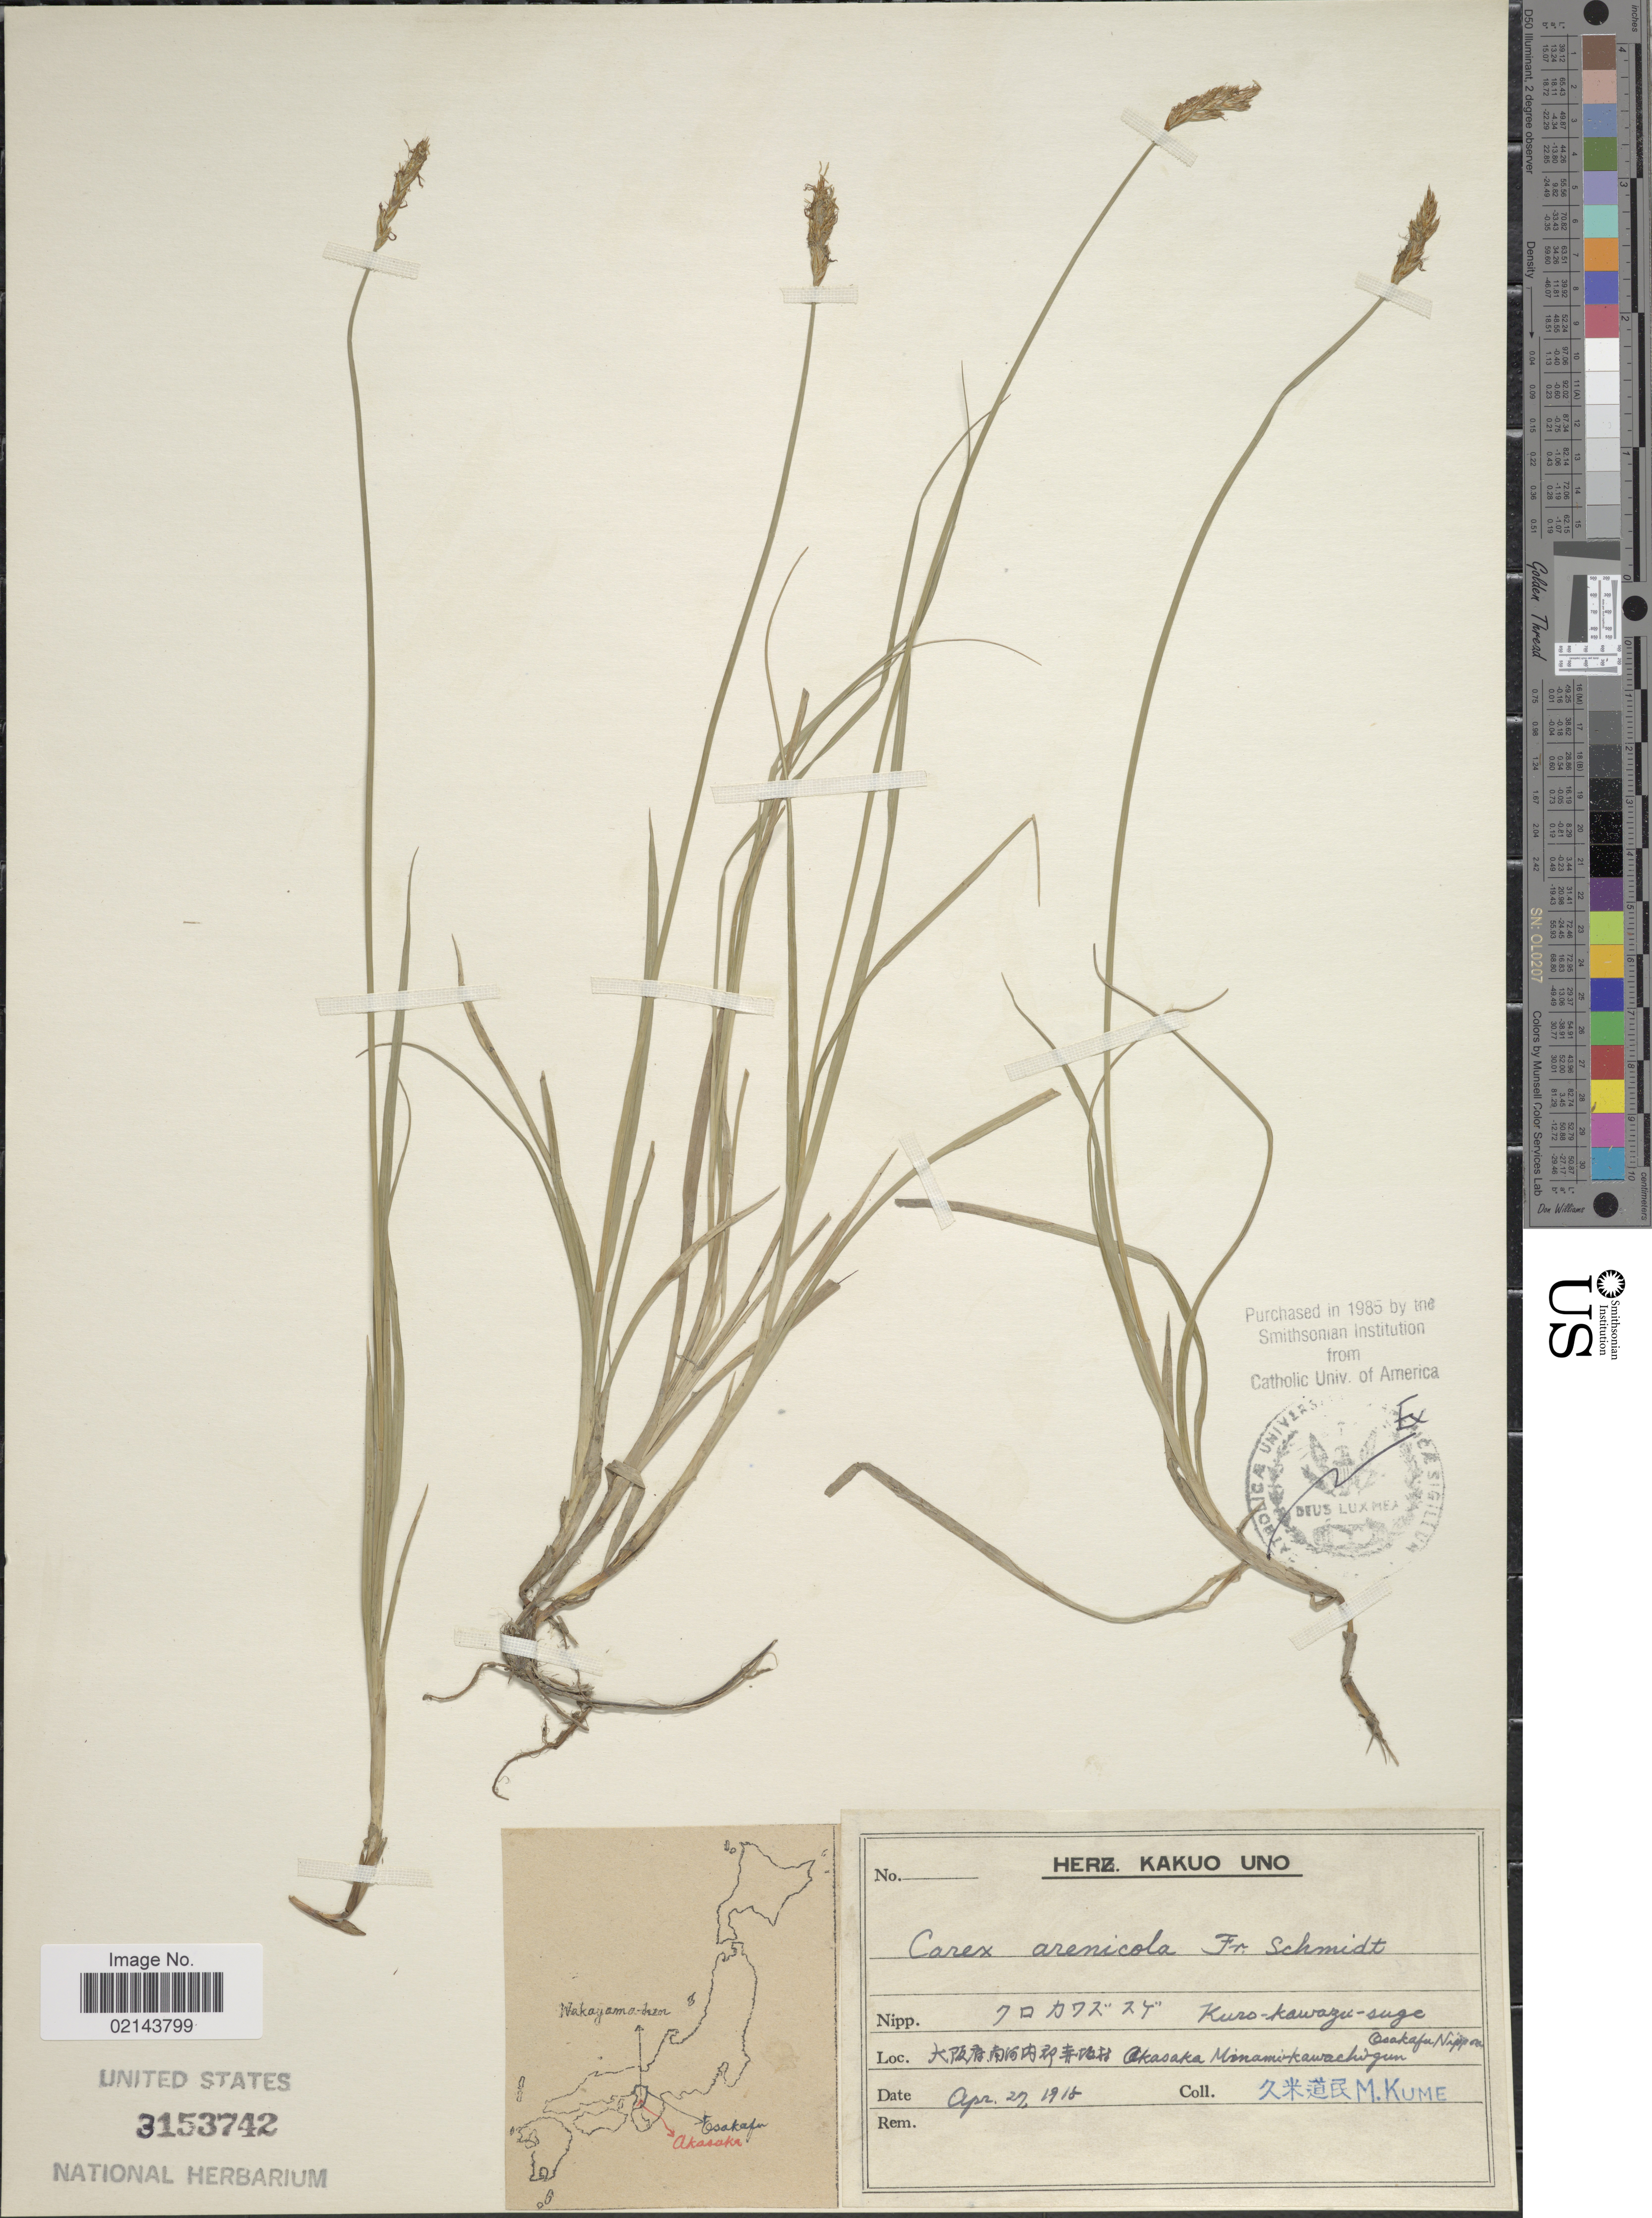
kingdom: Plantae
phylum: Tracheophyta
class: Liliopsida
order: Poales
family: Cyperaceae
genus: Carex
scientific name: Carex arenicola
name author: F. Schmidt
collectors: M. Kume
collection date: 1918-04-22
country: Japan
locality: Okasaka Minami-kawachi-gun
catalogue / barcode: US 3153742